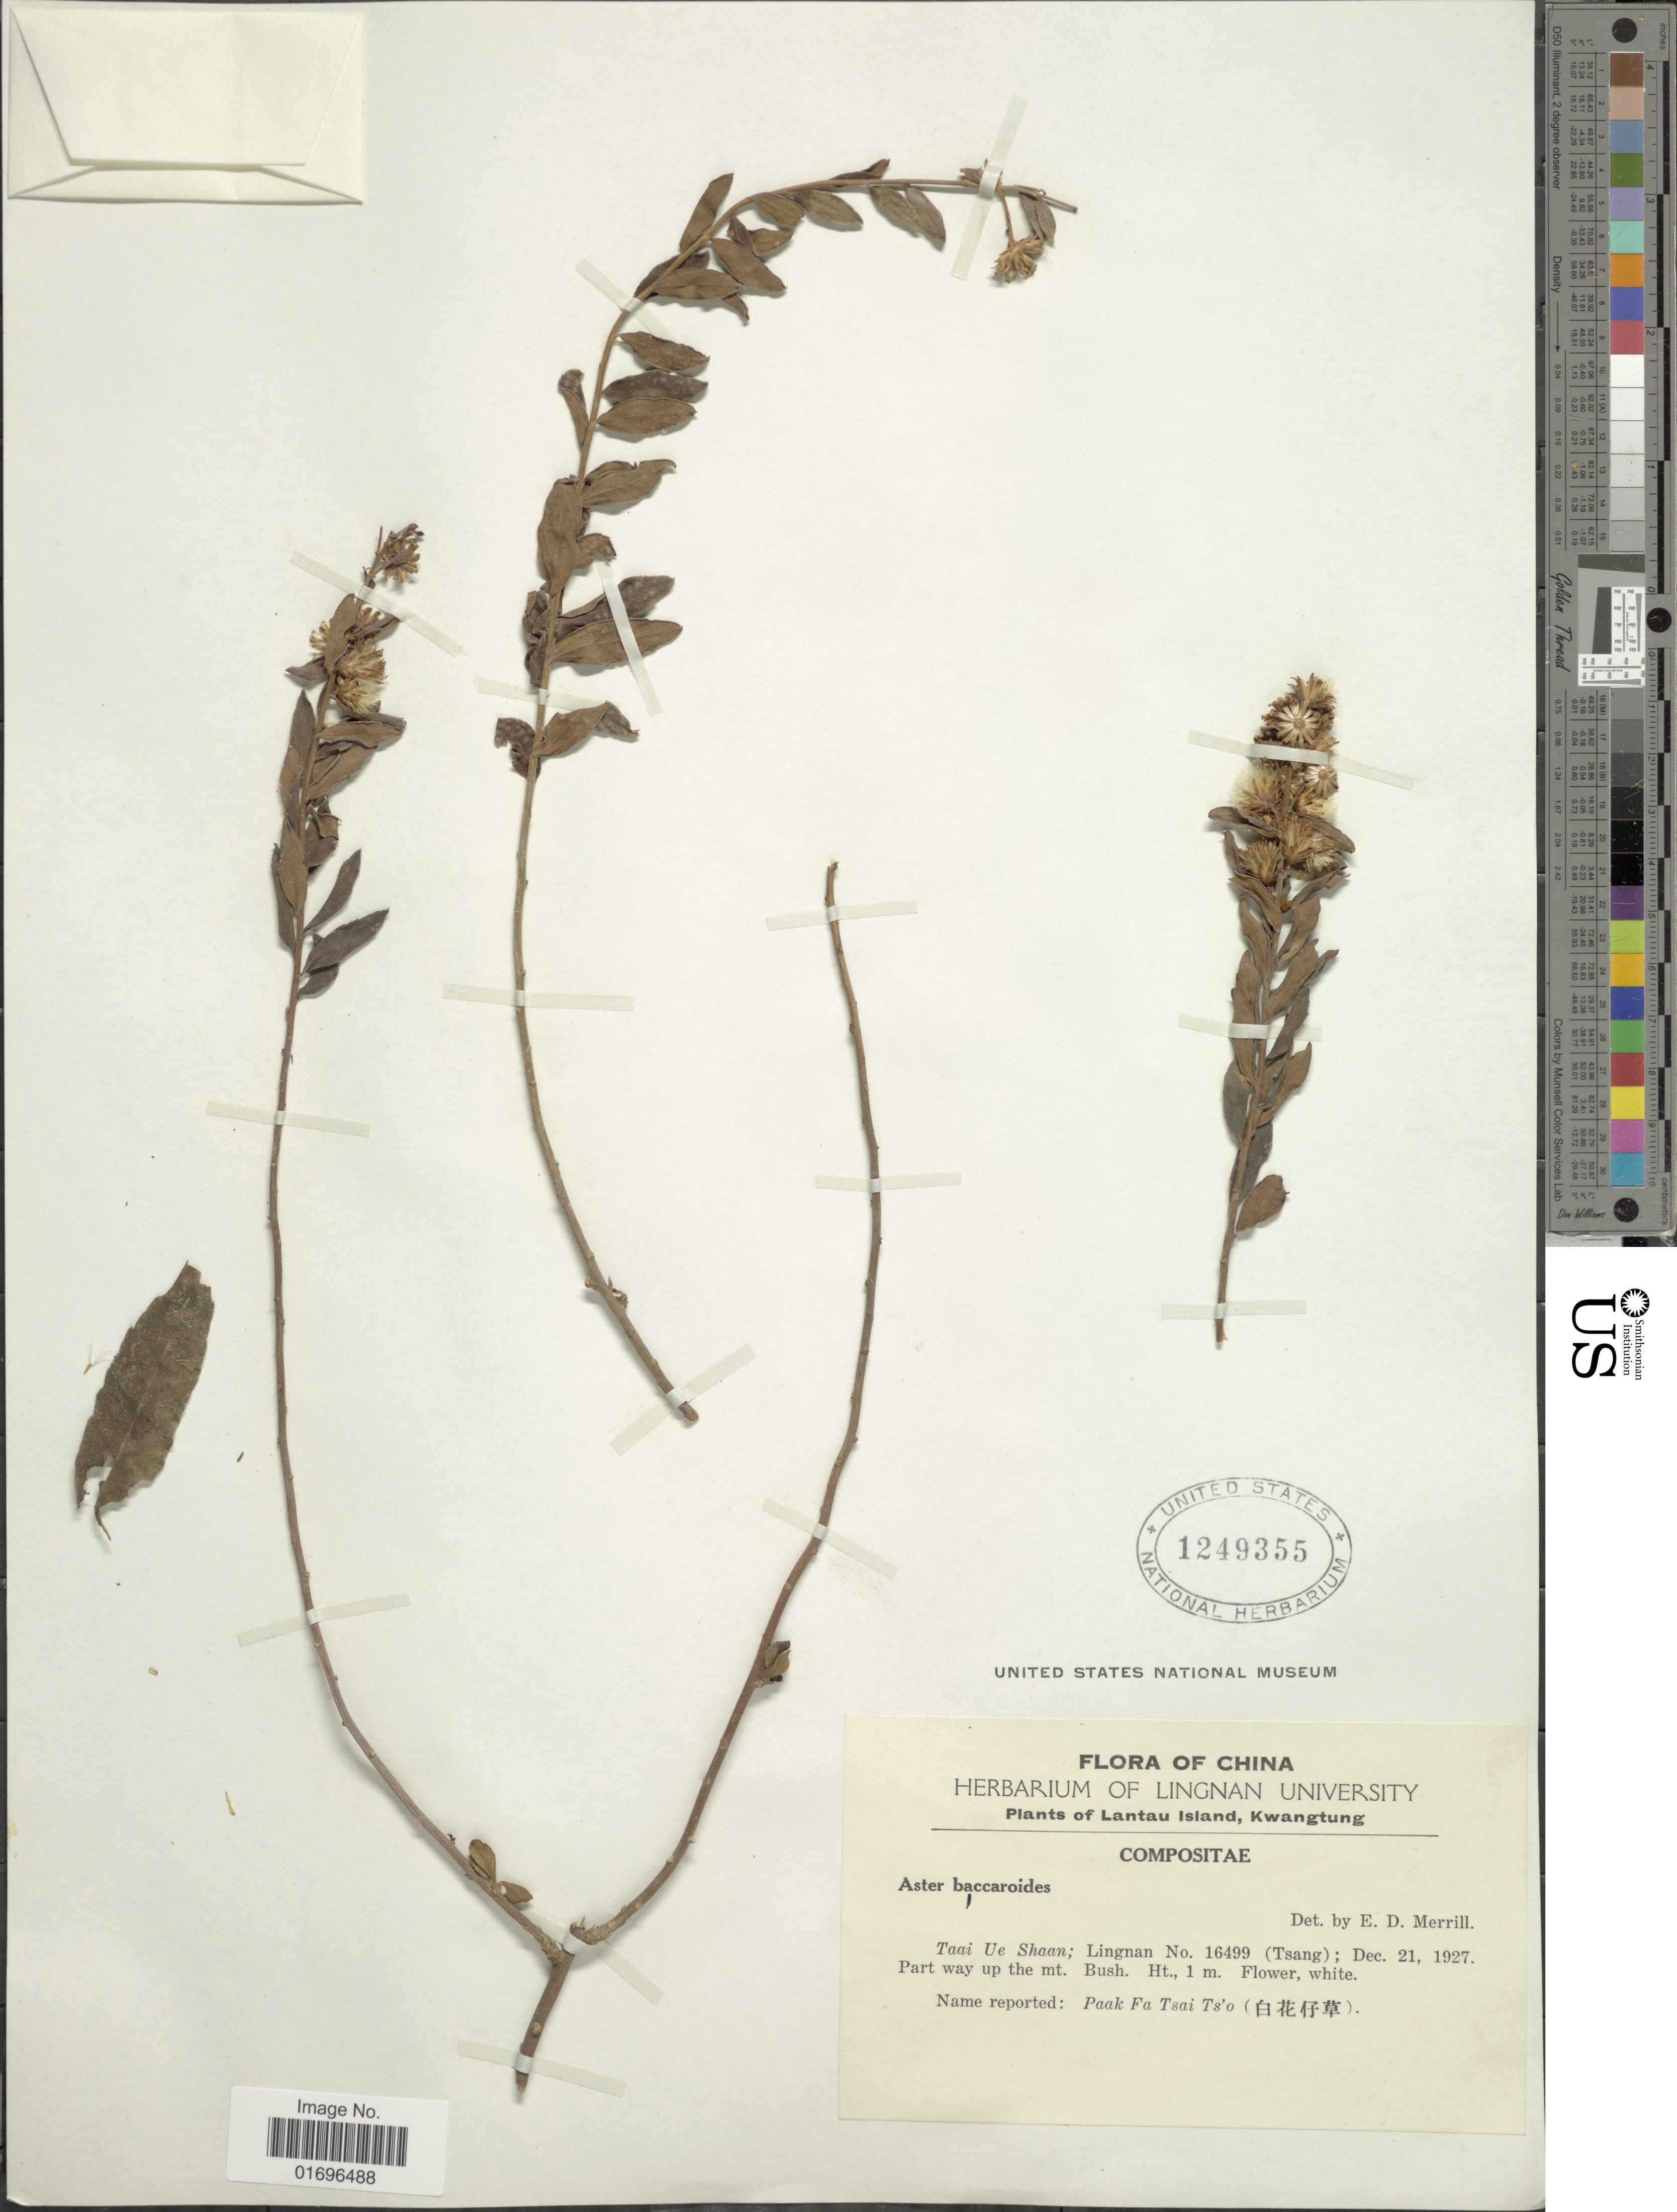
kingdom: Plantae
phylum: Tracheophyta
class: Magnoliopsida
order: Asterales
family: Asteraceae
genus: Aster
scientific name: Aster baccharoides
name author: (Benth.) Steetz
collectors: -. T'sang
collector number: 16499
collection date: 1927-12-21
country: China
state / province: Guangdong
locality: Lantau Island, Kwangtung. Taai Ue Shaan; Lingnan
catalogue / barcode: US 1249355